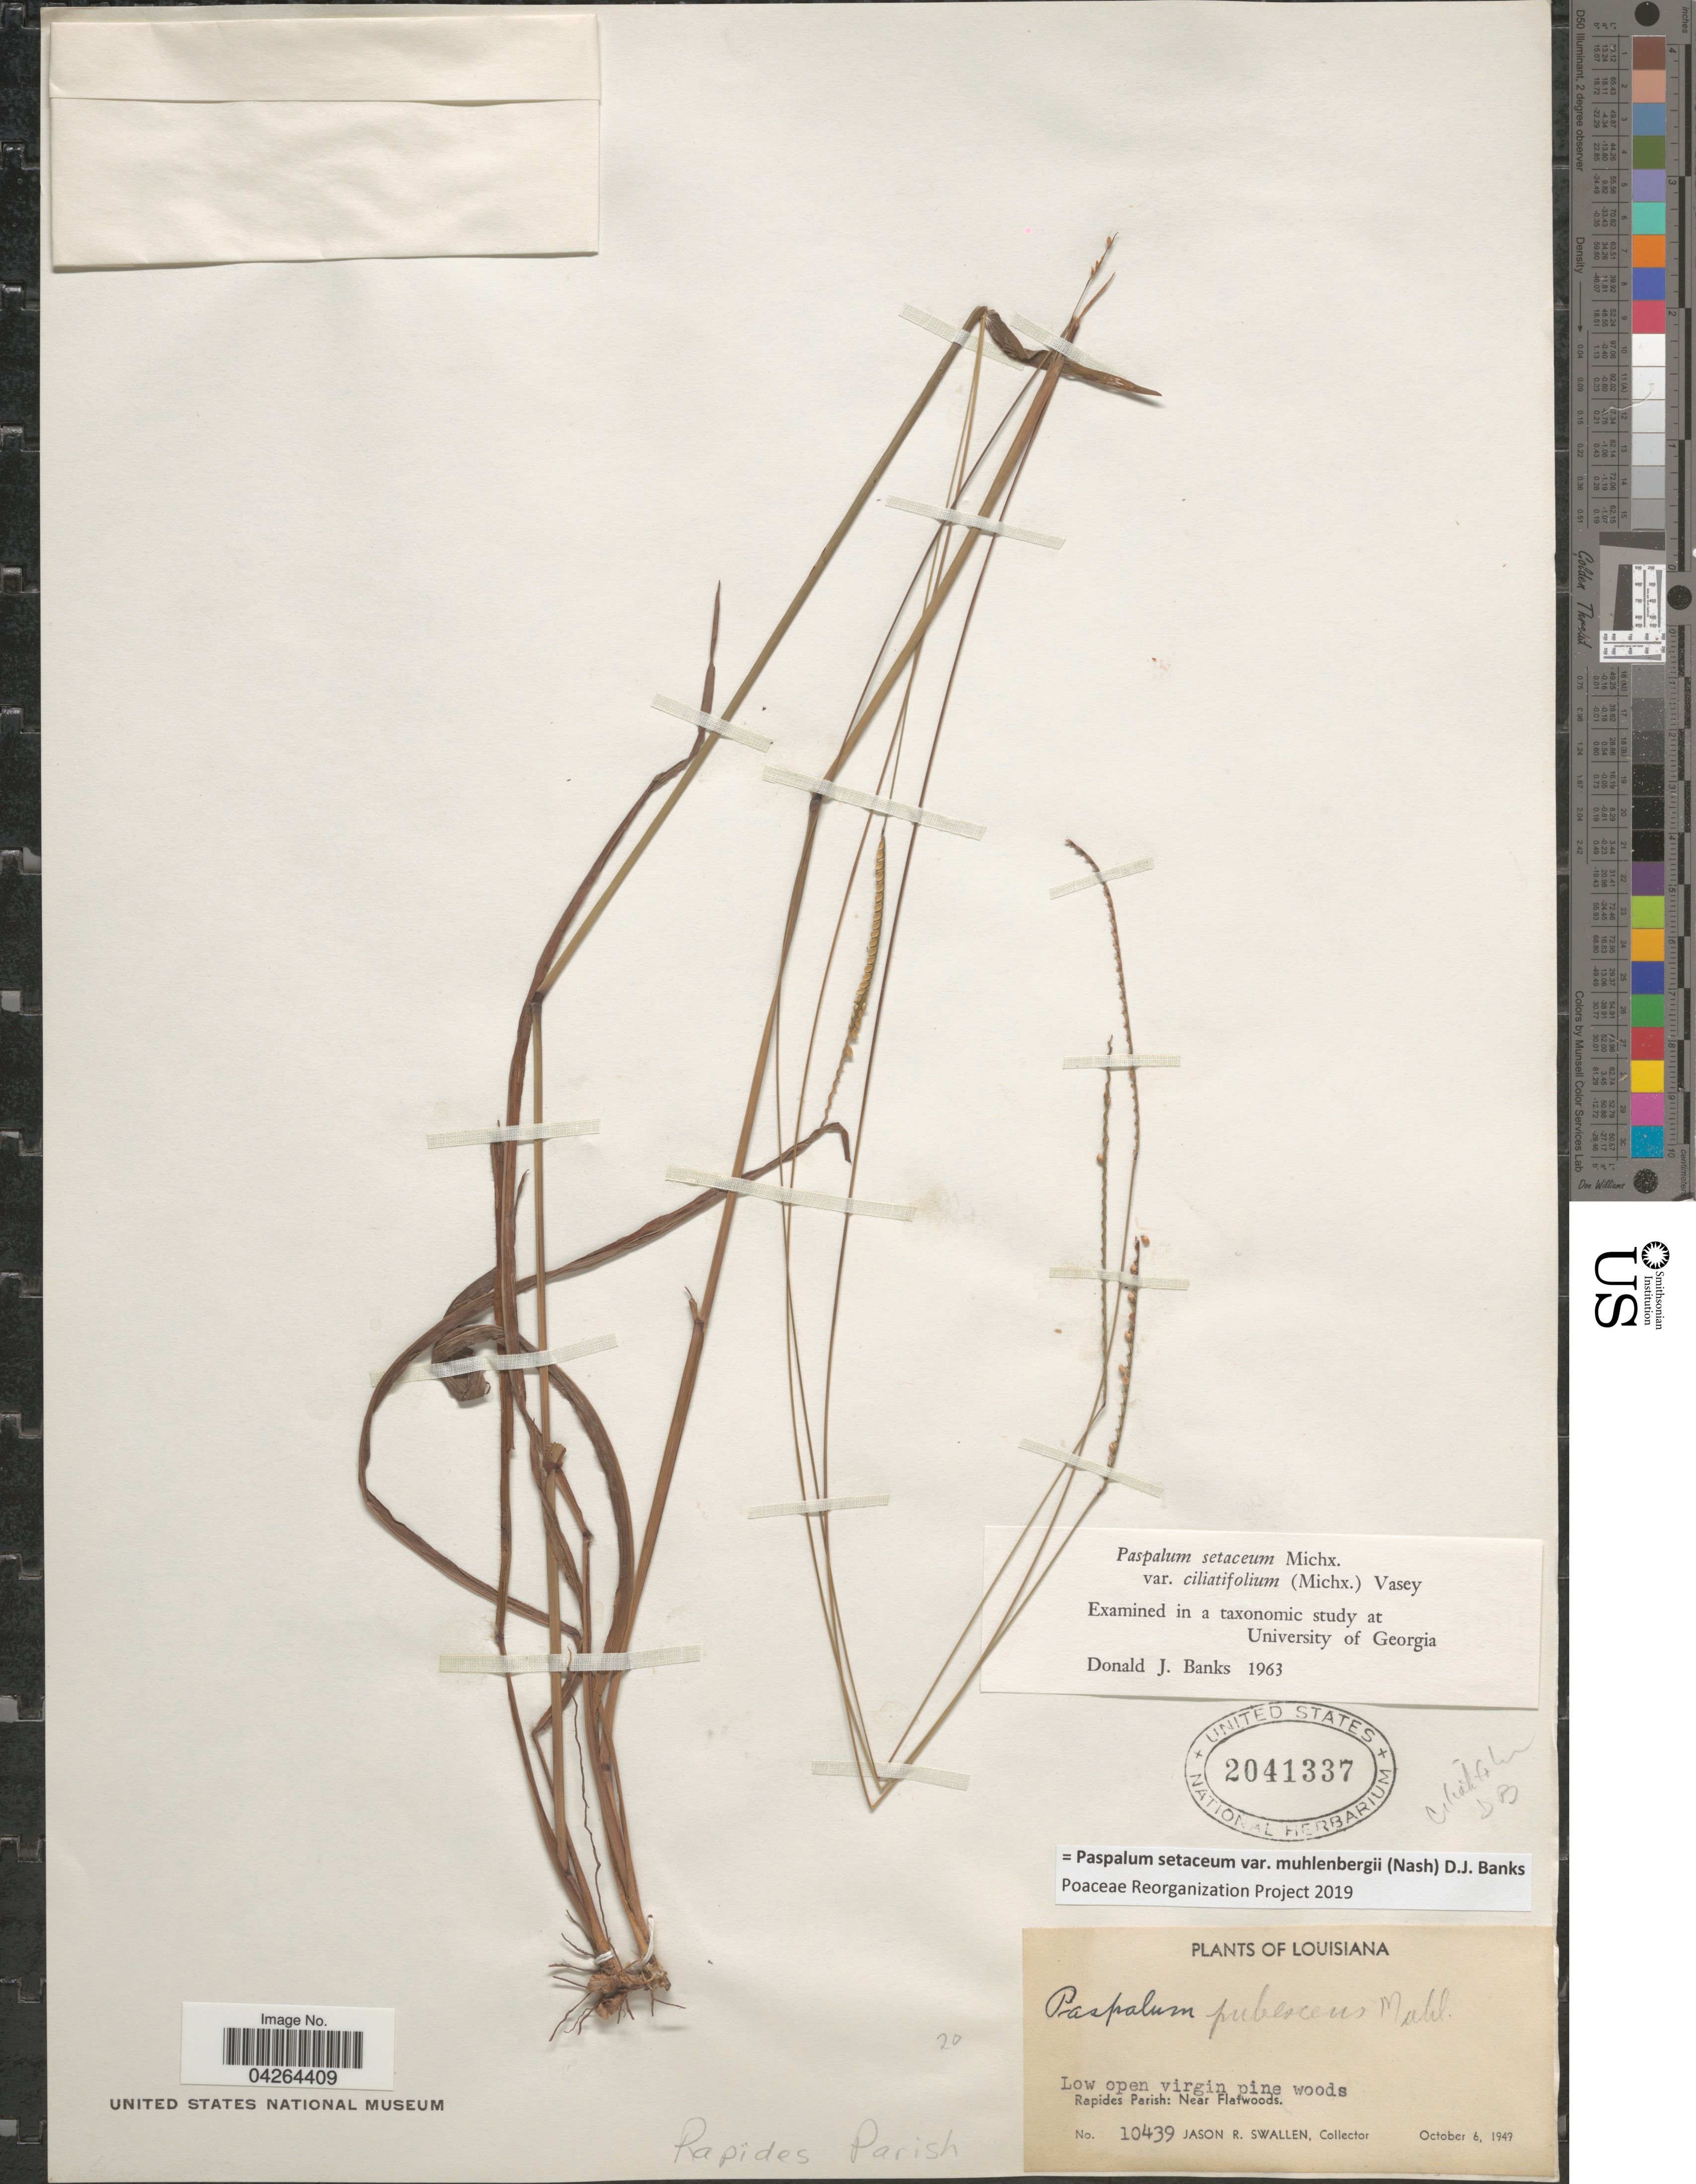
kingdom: Plantae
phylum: Tracheophyta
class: Liliopsida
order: Poales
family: Poaceae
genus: Paspalum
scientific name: Paspalum setaceum var. muhlenbergii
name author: (Nash) D.J. Banks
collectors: J. R. Swallen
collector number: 10439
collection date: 1947-10-06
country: United States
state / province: Louisiana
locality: Low open virgin pine woods. Rapides Parish: Near Flatwoods.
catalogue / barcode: US 2041337